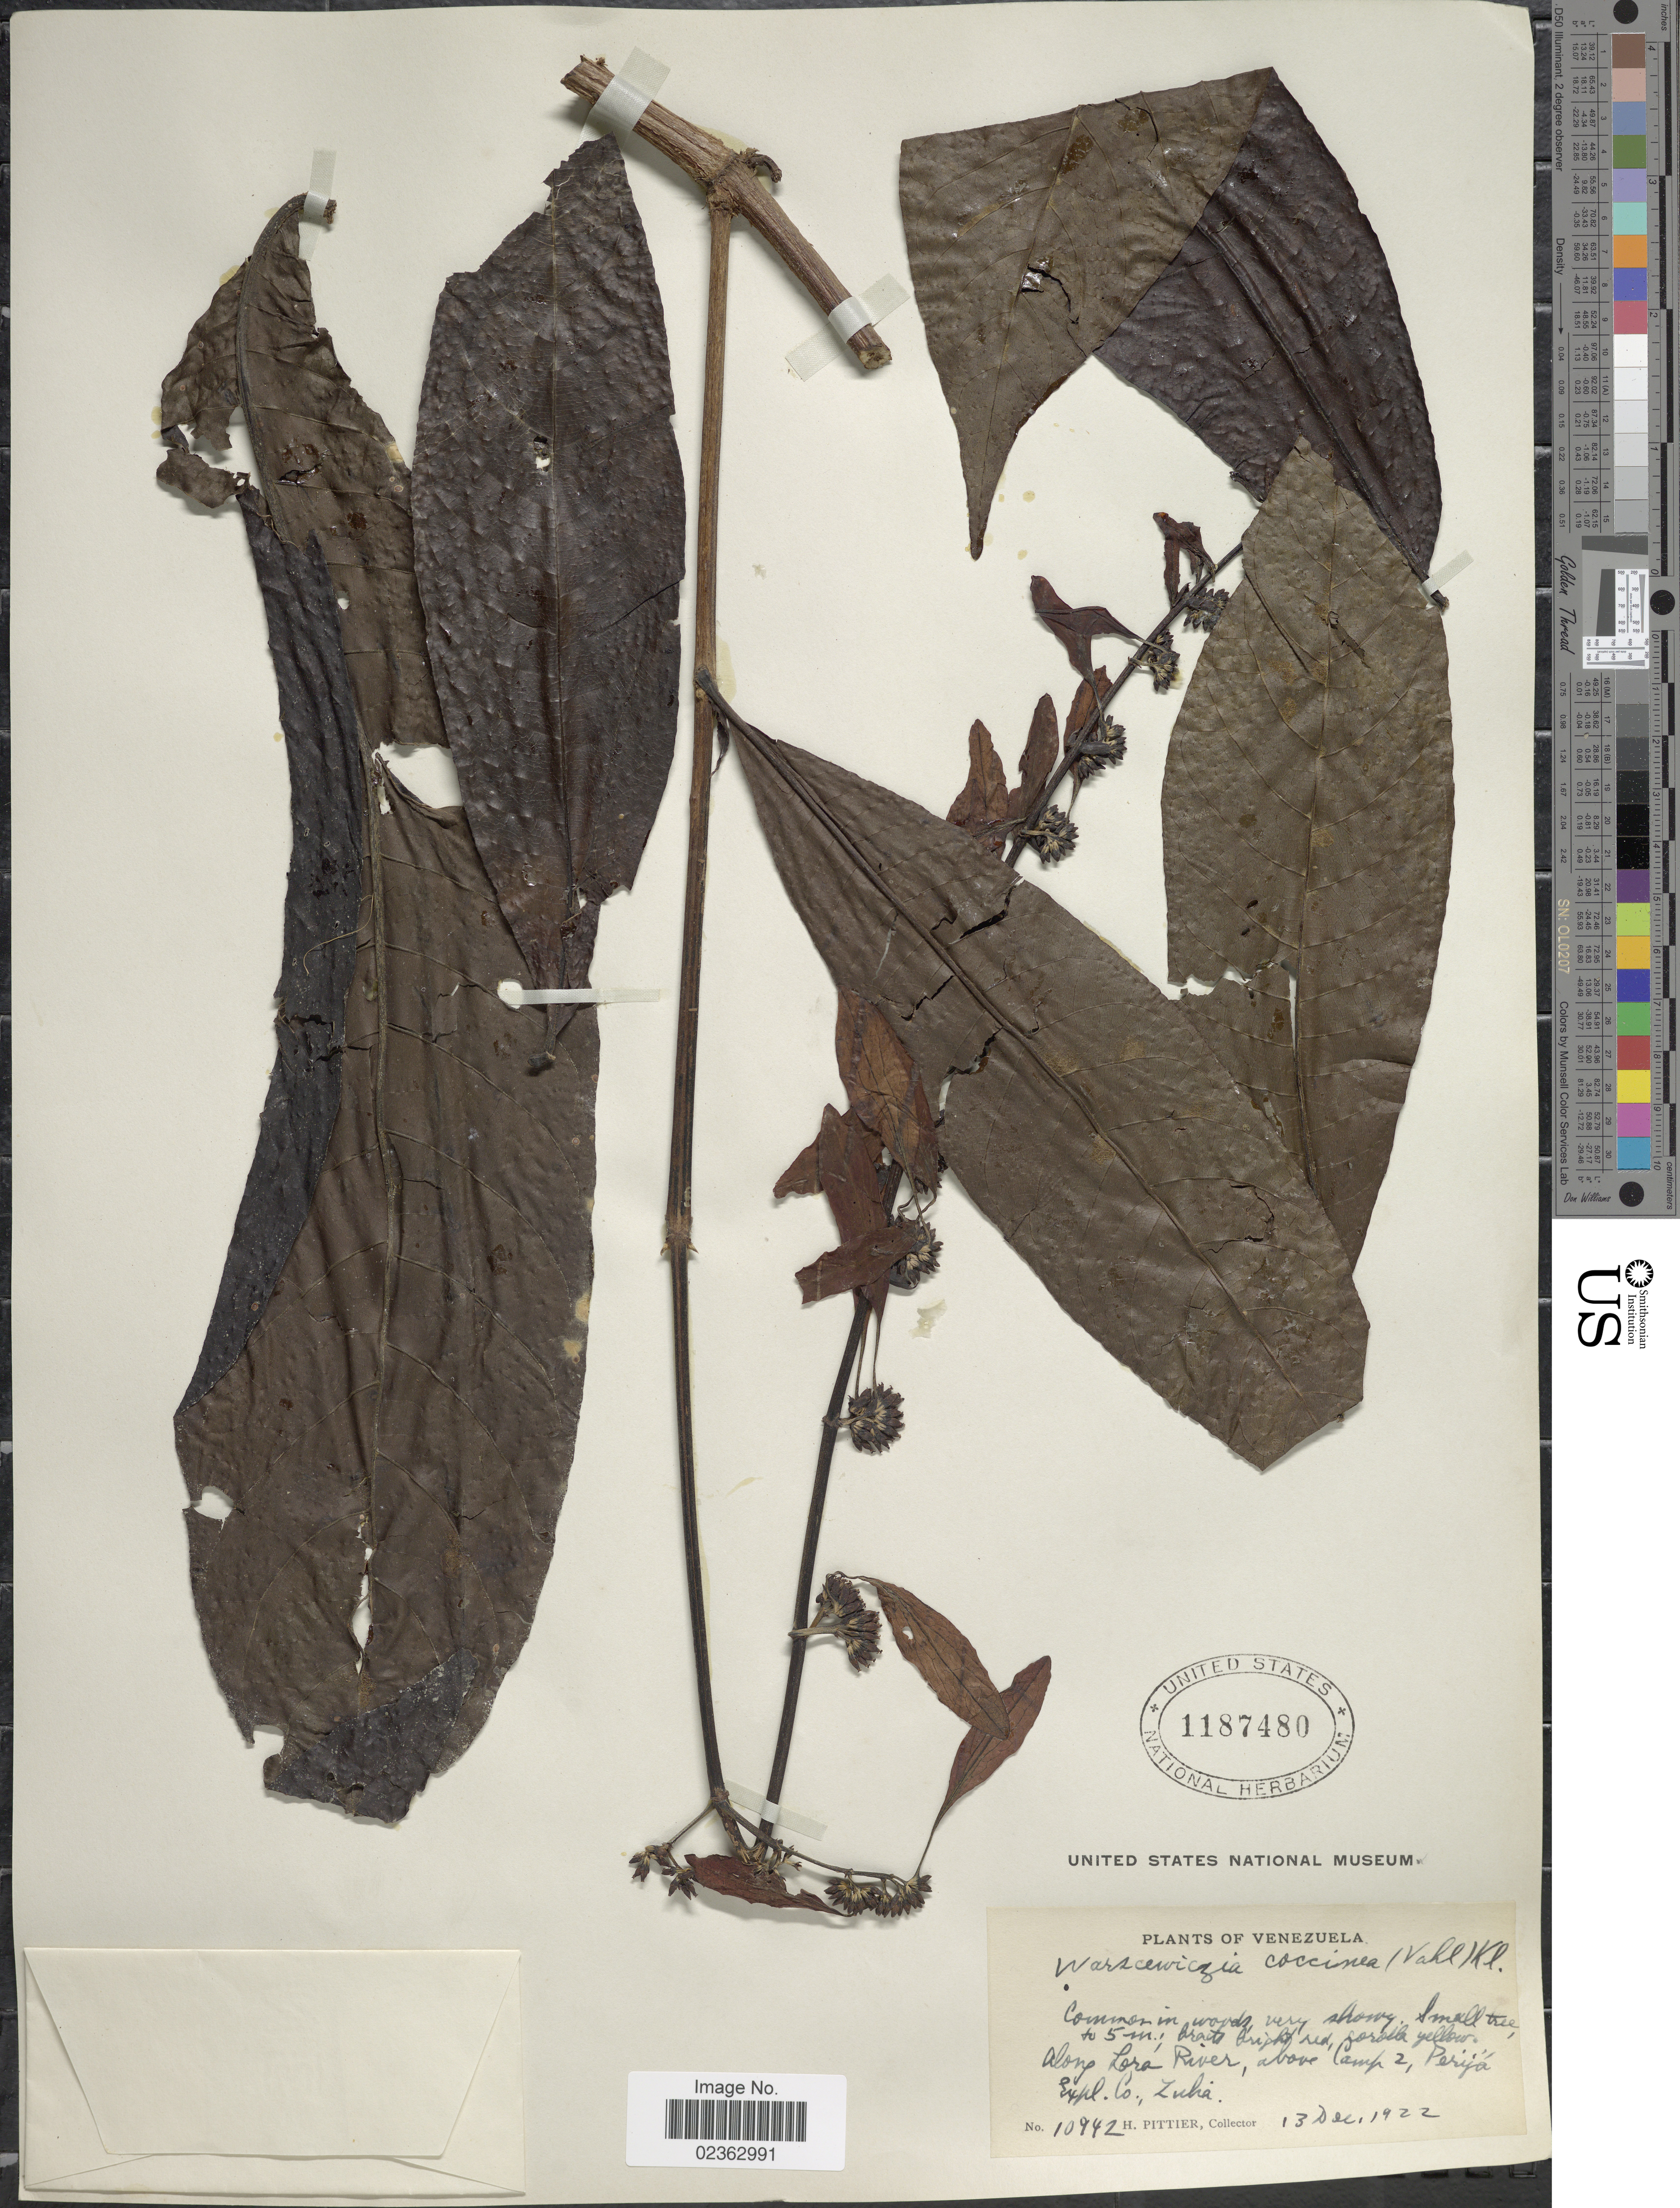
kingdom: Plantae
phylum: Tracheophyta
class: Magnoliopsida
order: Gentianales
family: Rubiaceae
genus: Warszewiczia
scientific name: Warszewiczia coccinea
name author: (Vahl) Klotzsch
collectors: H. F. Pittier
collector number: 10942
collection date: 1922-12-13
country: Venezuela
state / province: Zulia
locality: Along Lora River, above Camp 2, Perija Ecpl. Co.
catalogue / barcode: US 1187480